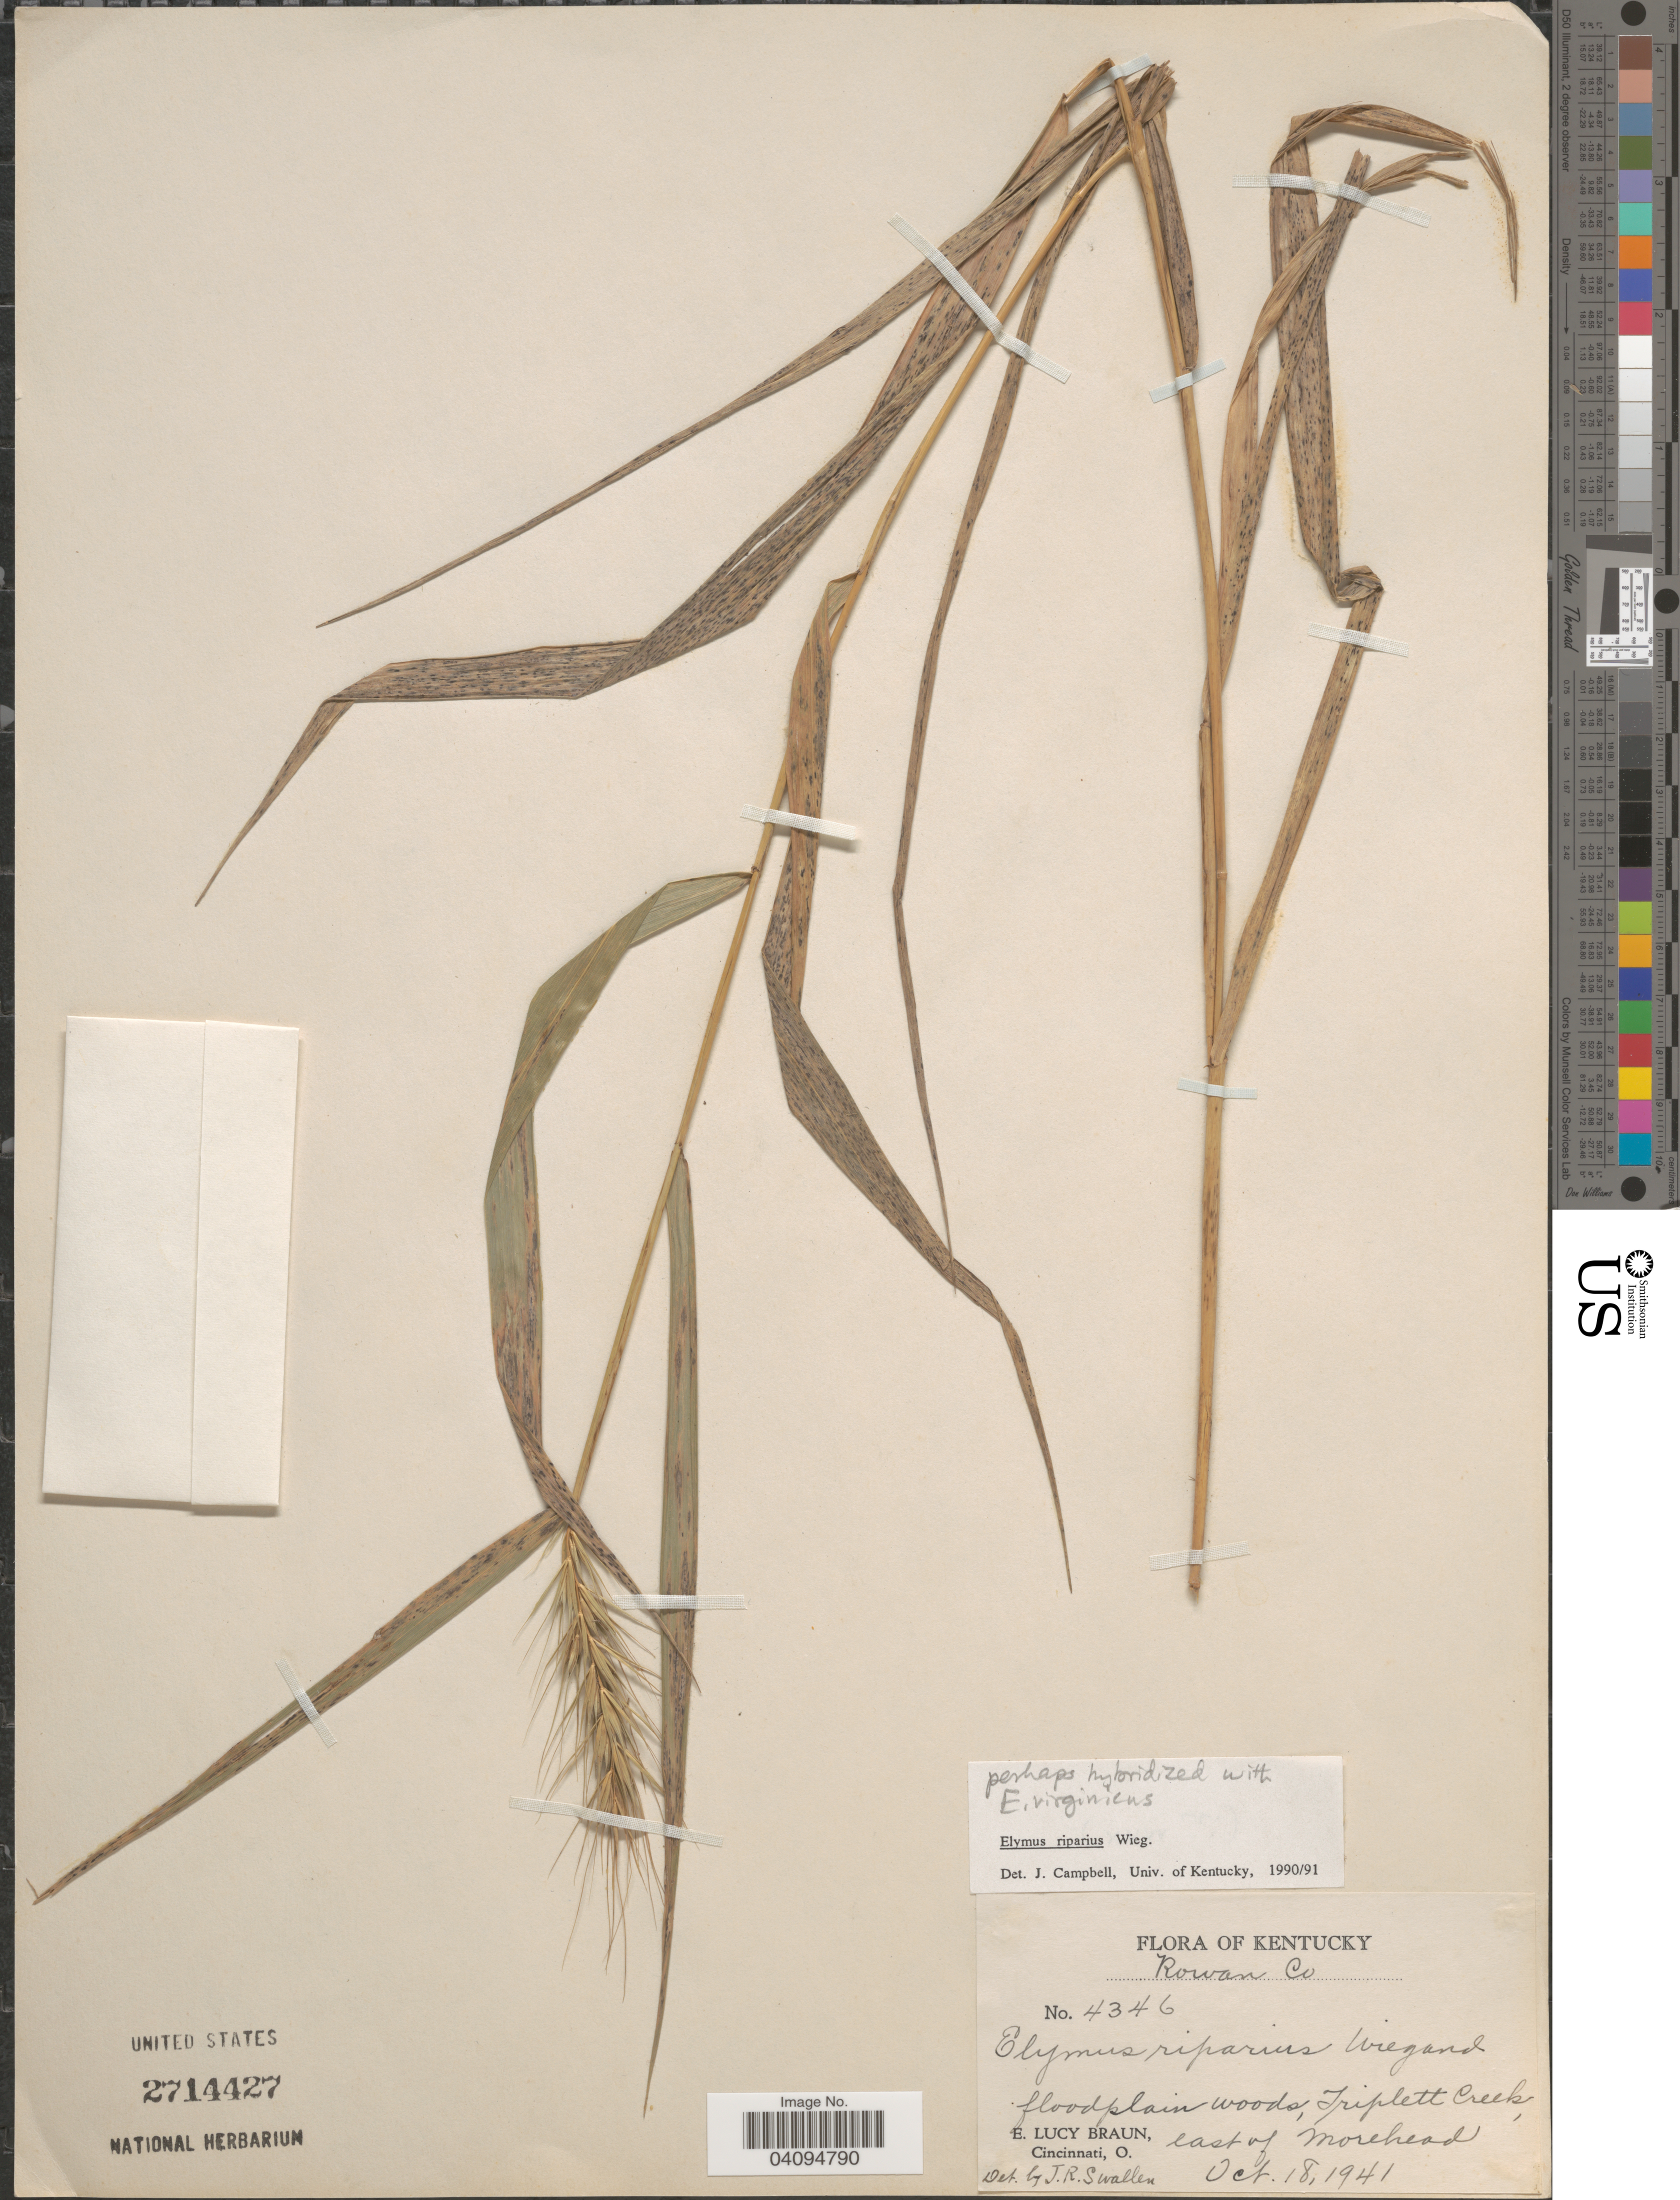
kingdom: Plantae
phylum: Tracheophyta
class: Liliopsida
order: Poales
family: Poaceae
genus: Elymus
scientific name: Elymus riparius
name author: Wiegand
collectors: E. L. Braun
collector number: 4346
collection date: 1941-10-18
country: United States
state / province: Kentucky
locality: Rowan Co. Floodplain woods, Triplett Creek, east of Morehead.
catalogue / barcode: US 2714427